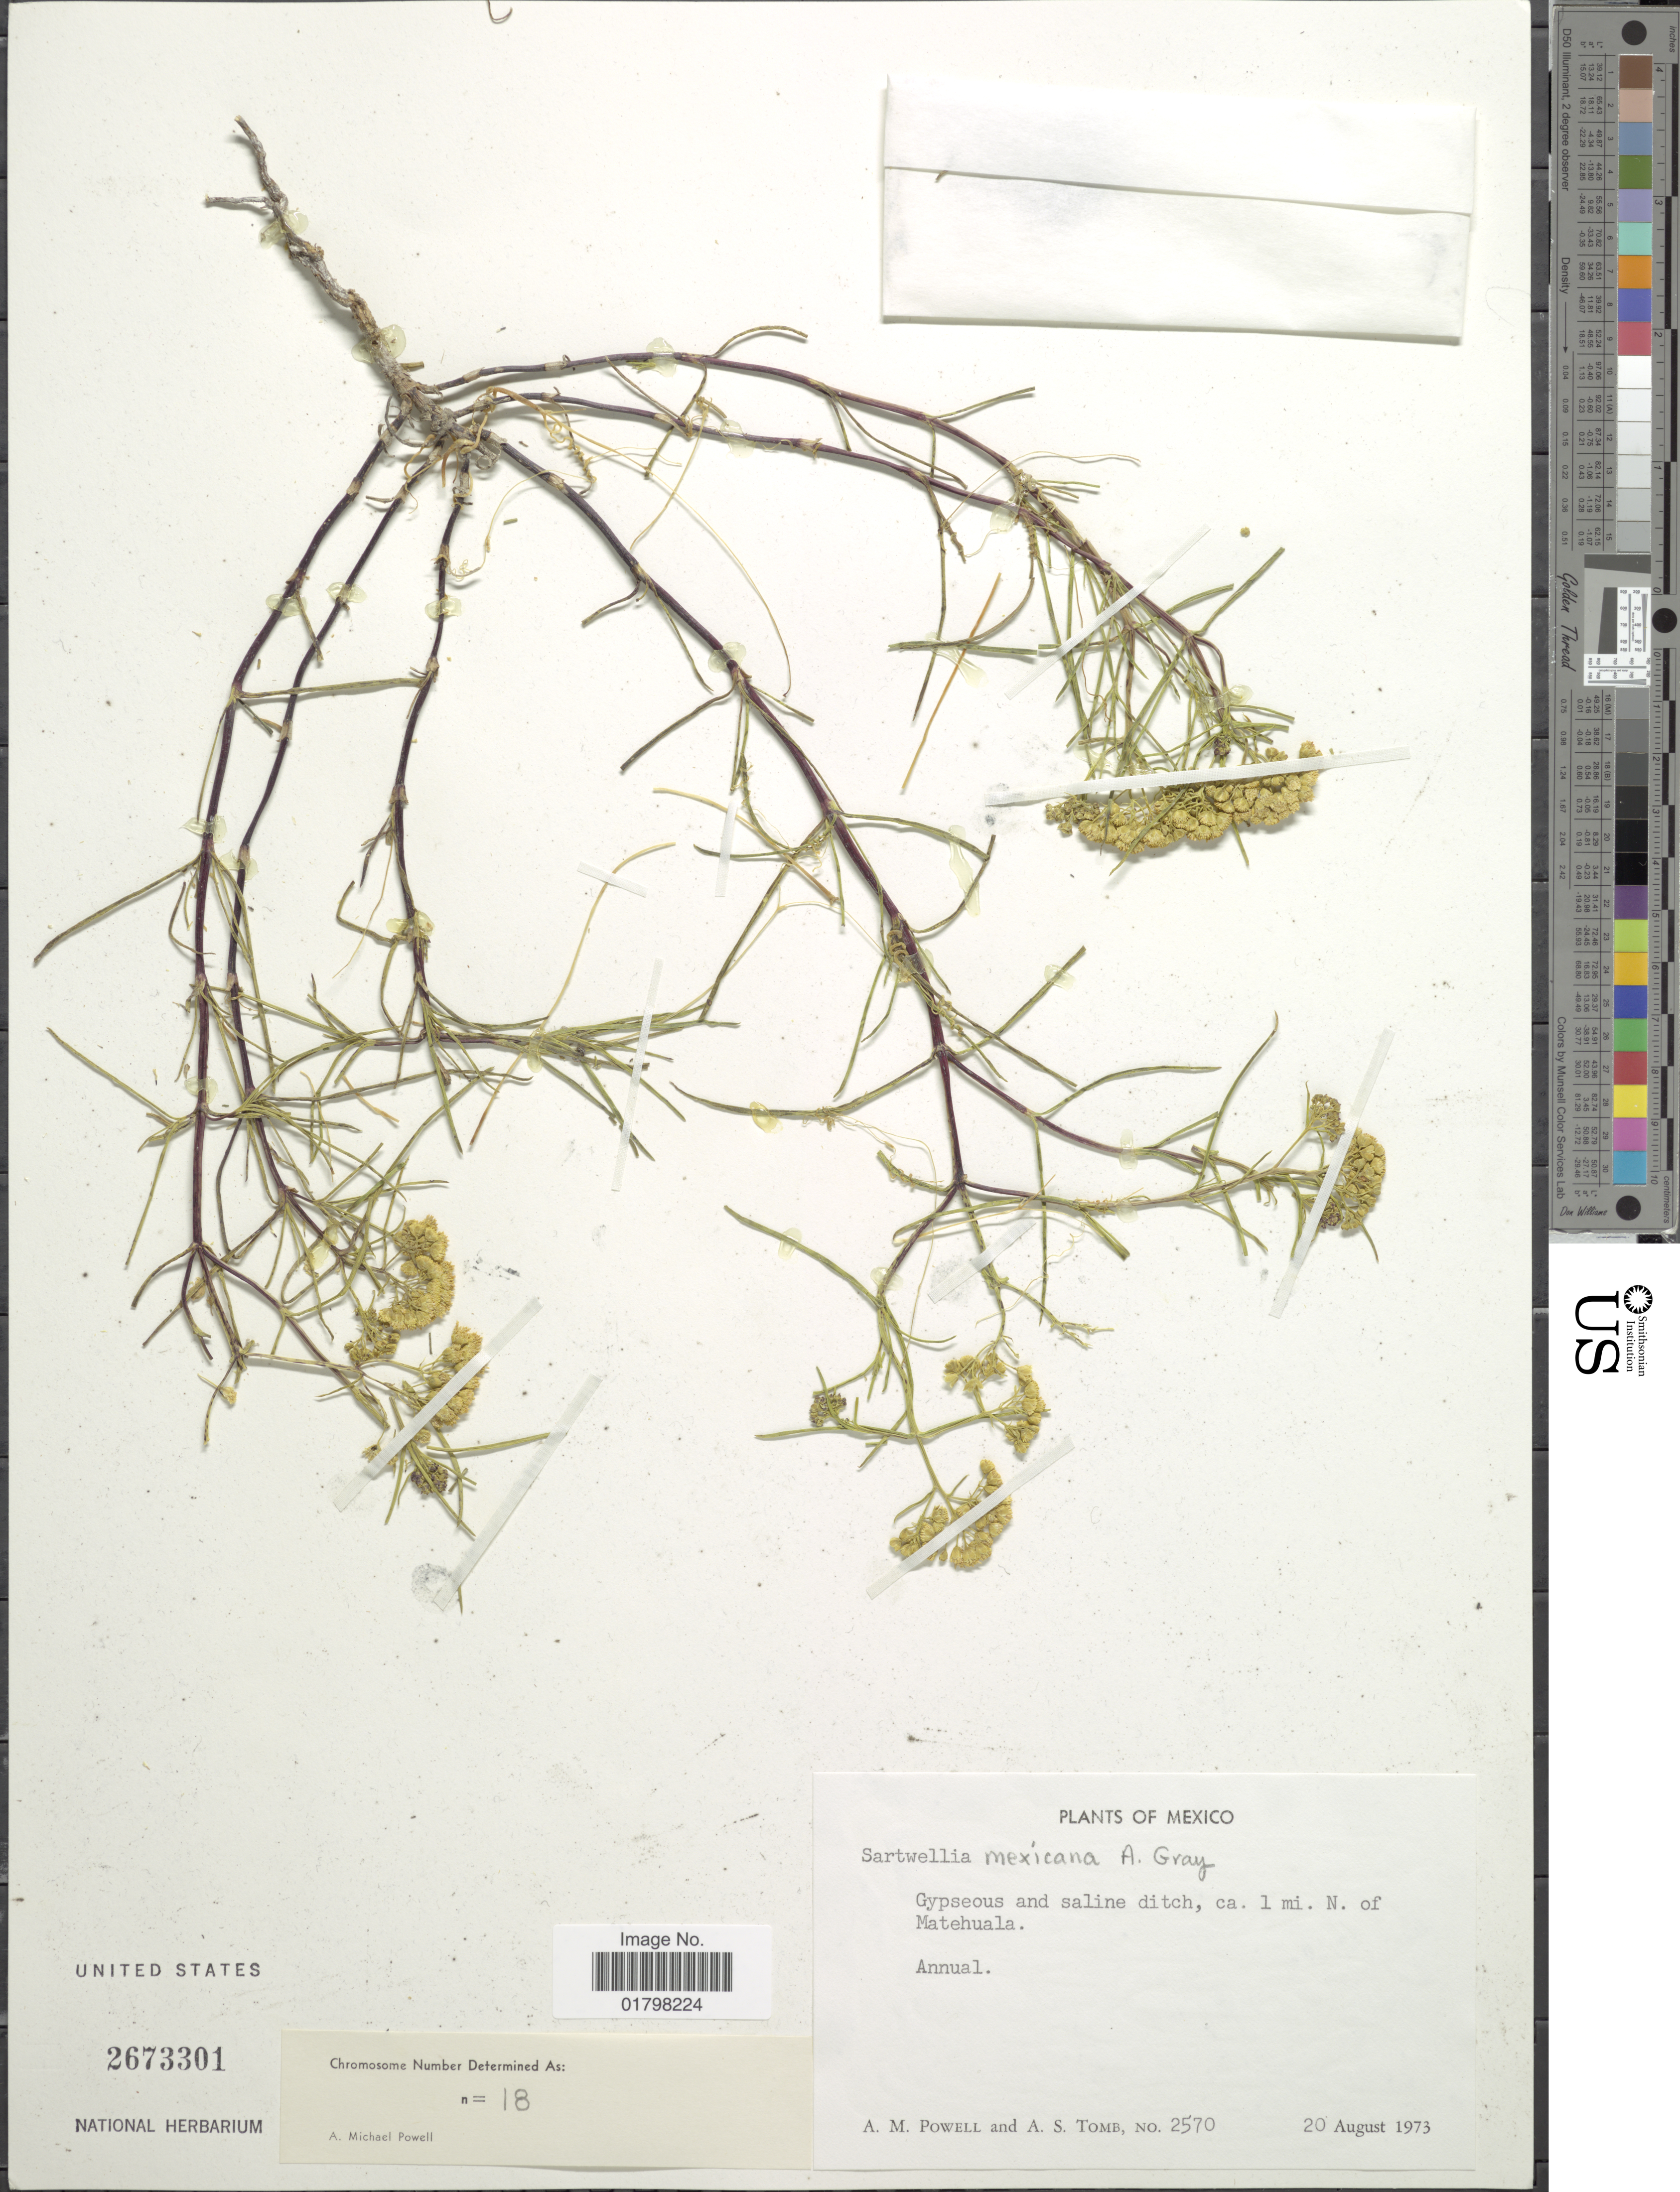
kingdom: Plantae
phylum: Tracheophyta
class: Magnoliopsida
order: Asterales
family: Asteraceae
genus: Sartwellia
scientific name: Sartwellia mexicana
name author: A. Gray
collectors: A. M. Powell & A. Tomb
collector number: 2570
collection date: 1973-08-20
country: Mexico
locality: Gypseous and saline ditch, ca. 1 mi. N. of Matehuala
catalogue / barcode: US 2673301